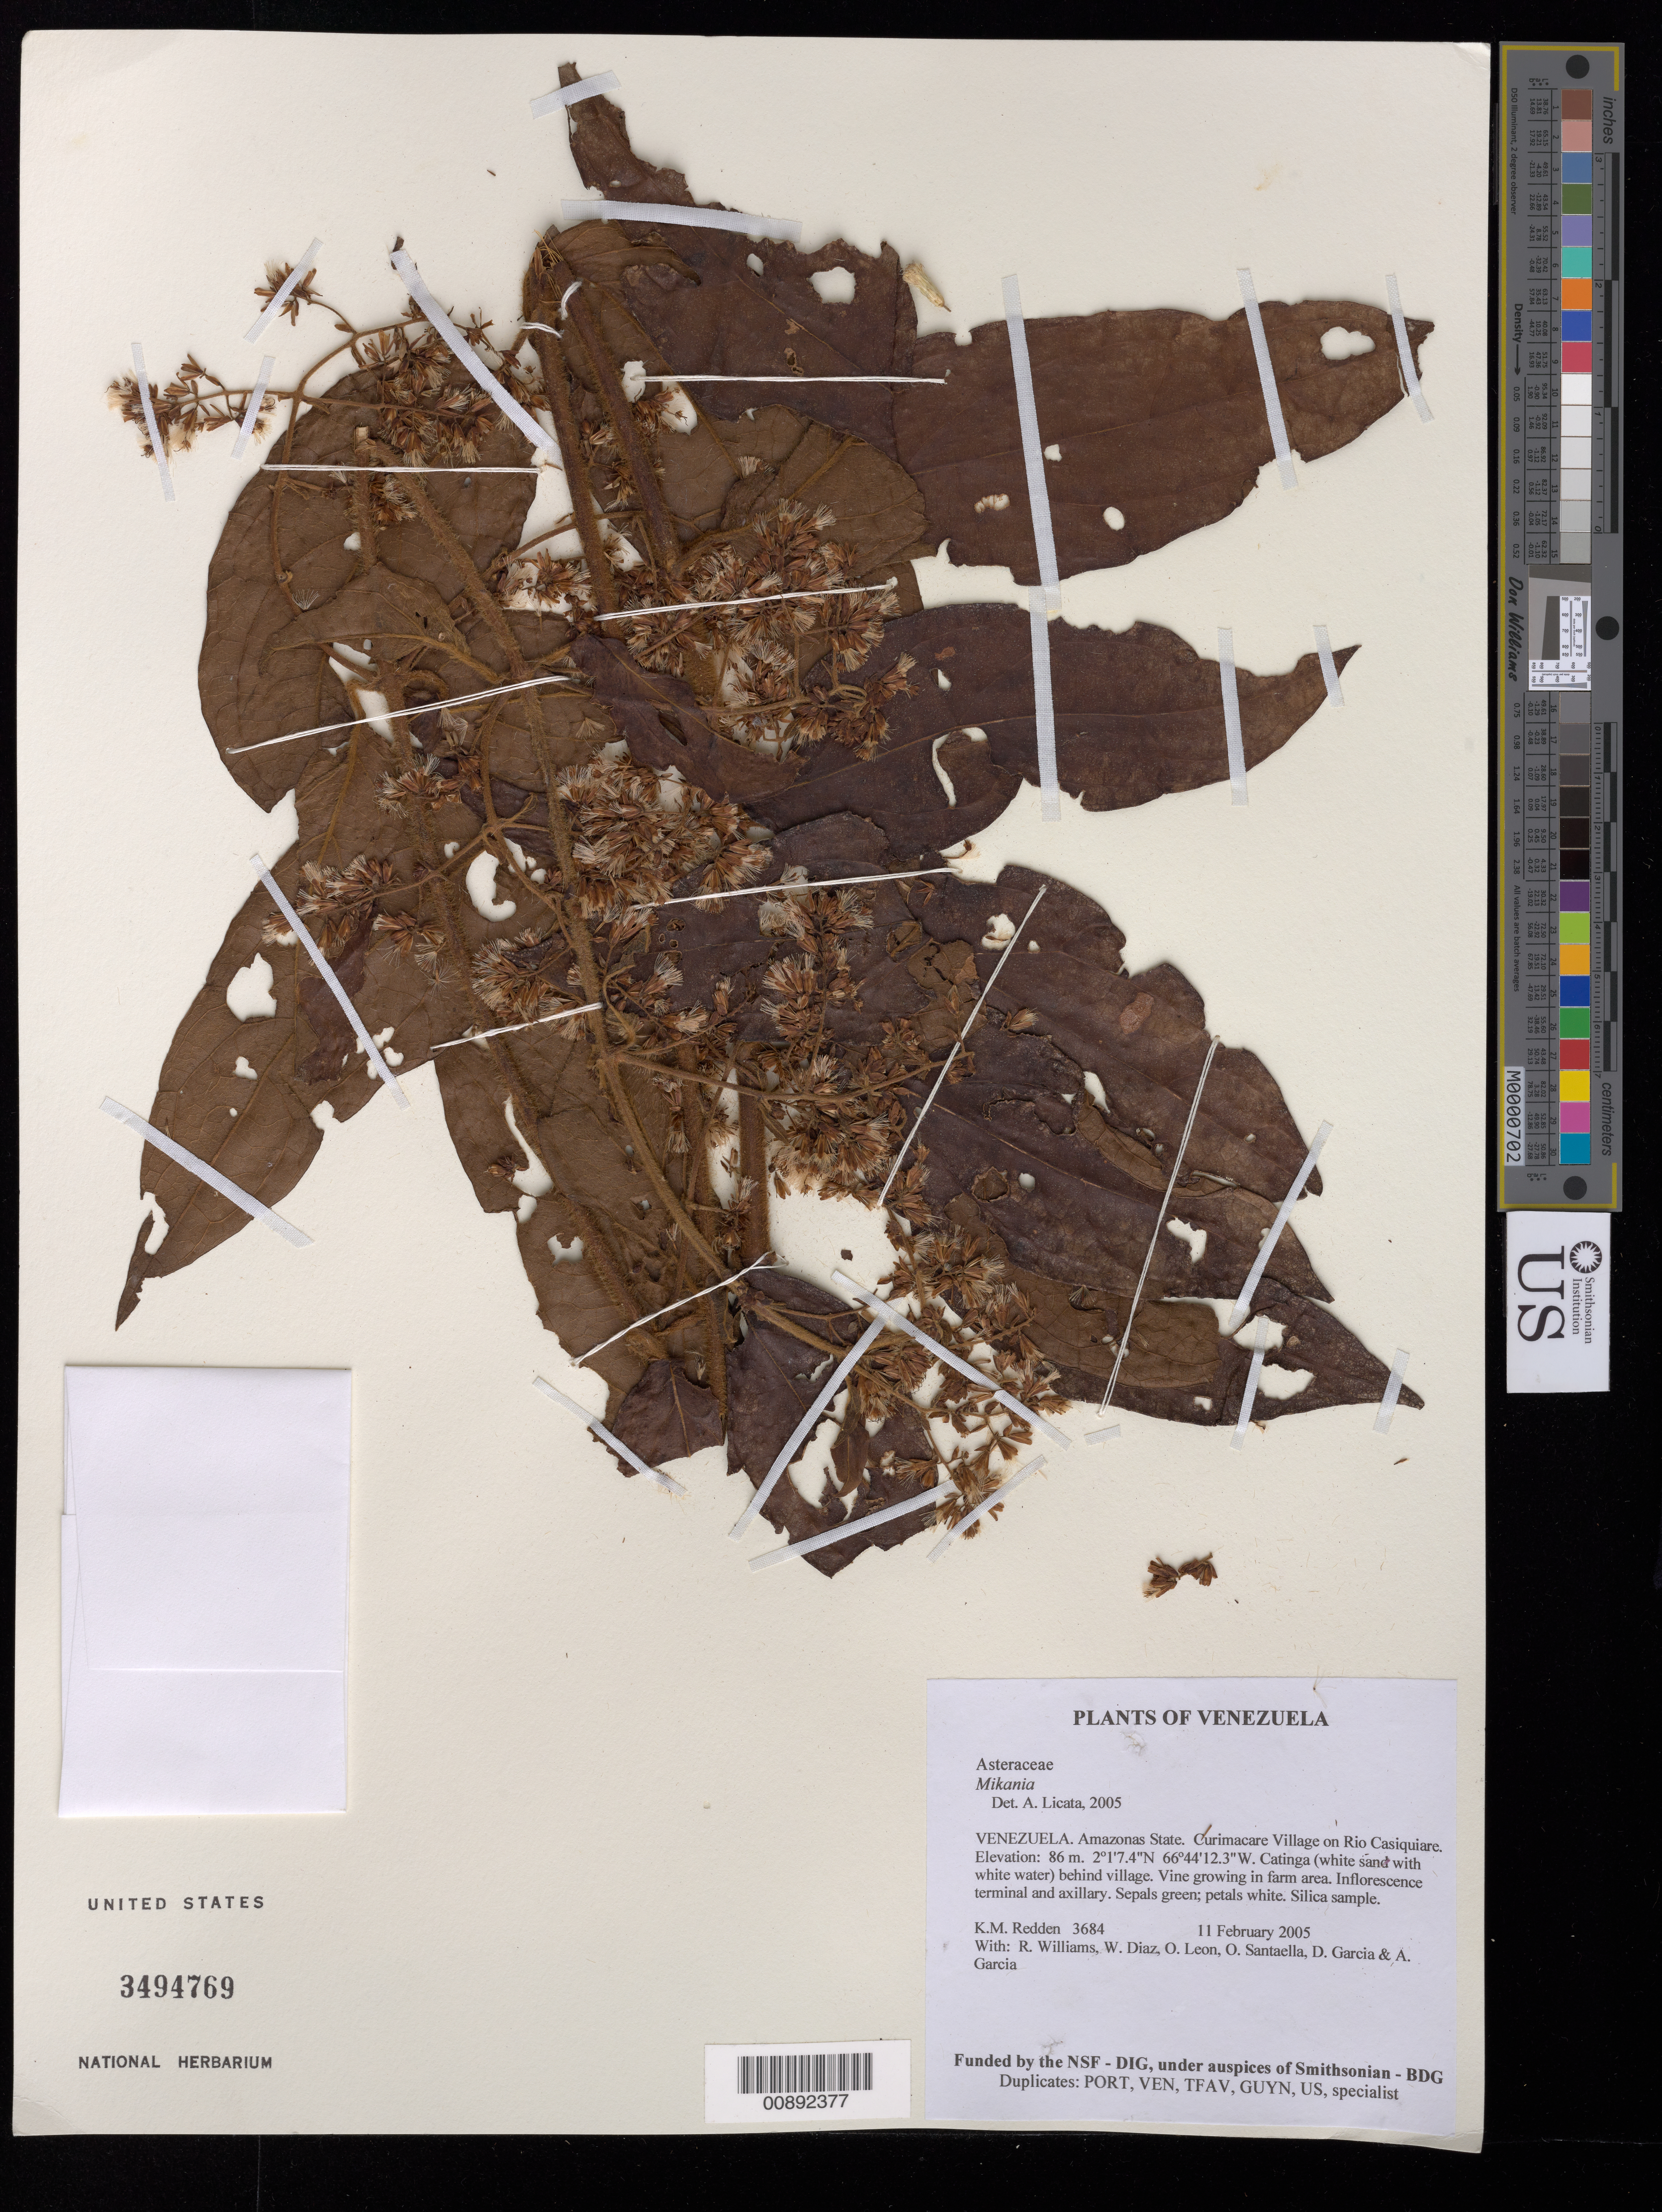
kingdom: Plantae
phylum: Tracheophyta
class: Magnoliopsida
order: Asterales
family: Asteraceae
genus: Mikania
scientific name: Mikania sp.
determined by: Licata, A., (PORT), Univ. Nac. Exp. de los Llanos Ezequiel Zamora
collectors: K. M. Redden, R. Williams, W. Díaz P., O. León, O. Santaella, D. Garcia & A. Garcia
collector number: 3684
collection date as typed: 11 February 2005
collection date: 2005-02-11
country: Venezuela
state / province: Amazonas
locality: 25 - Curimacare Village on Rio Casiquiare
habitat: Catinga (white sand with white water) behind village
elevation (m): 86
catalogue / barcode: US 3494769